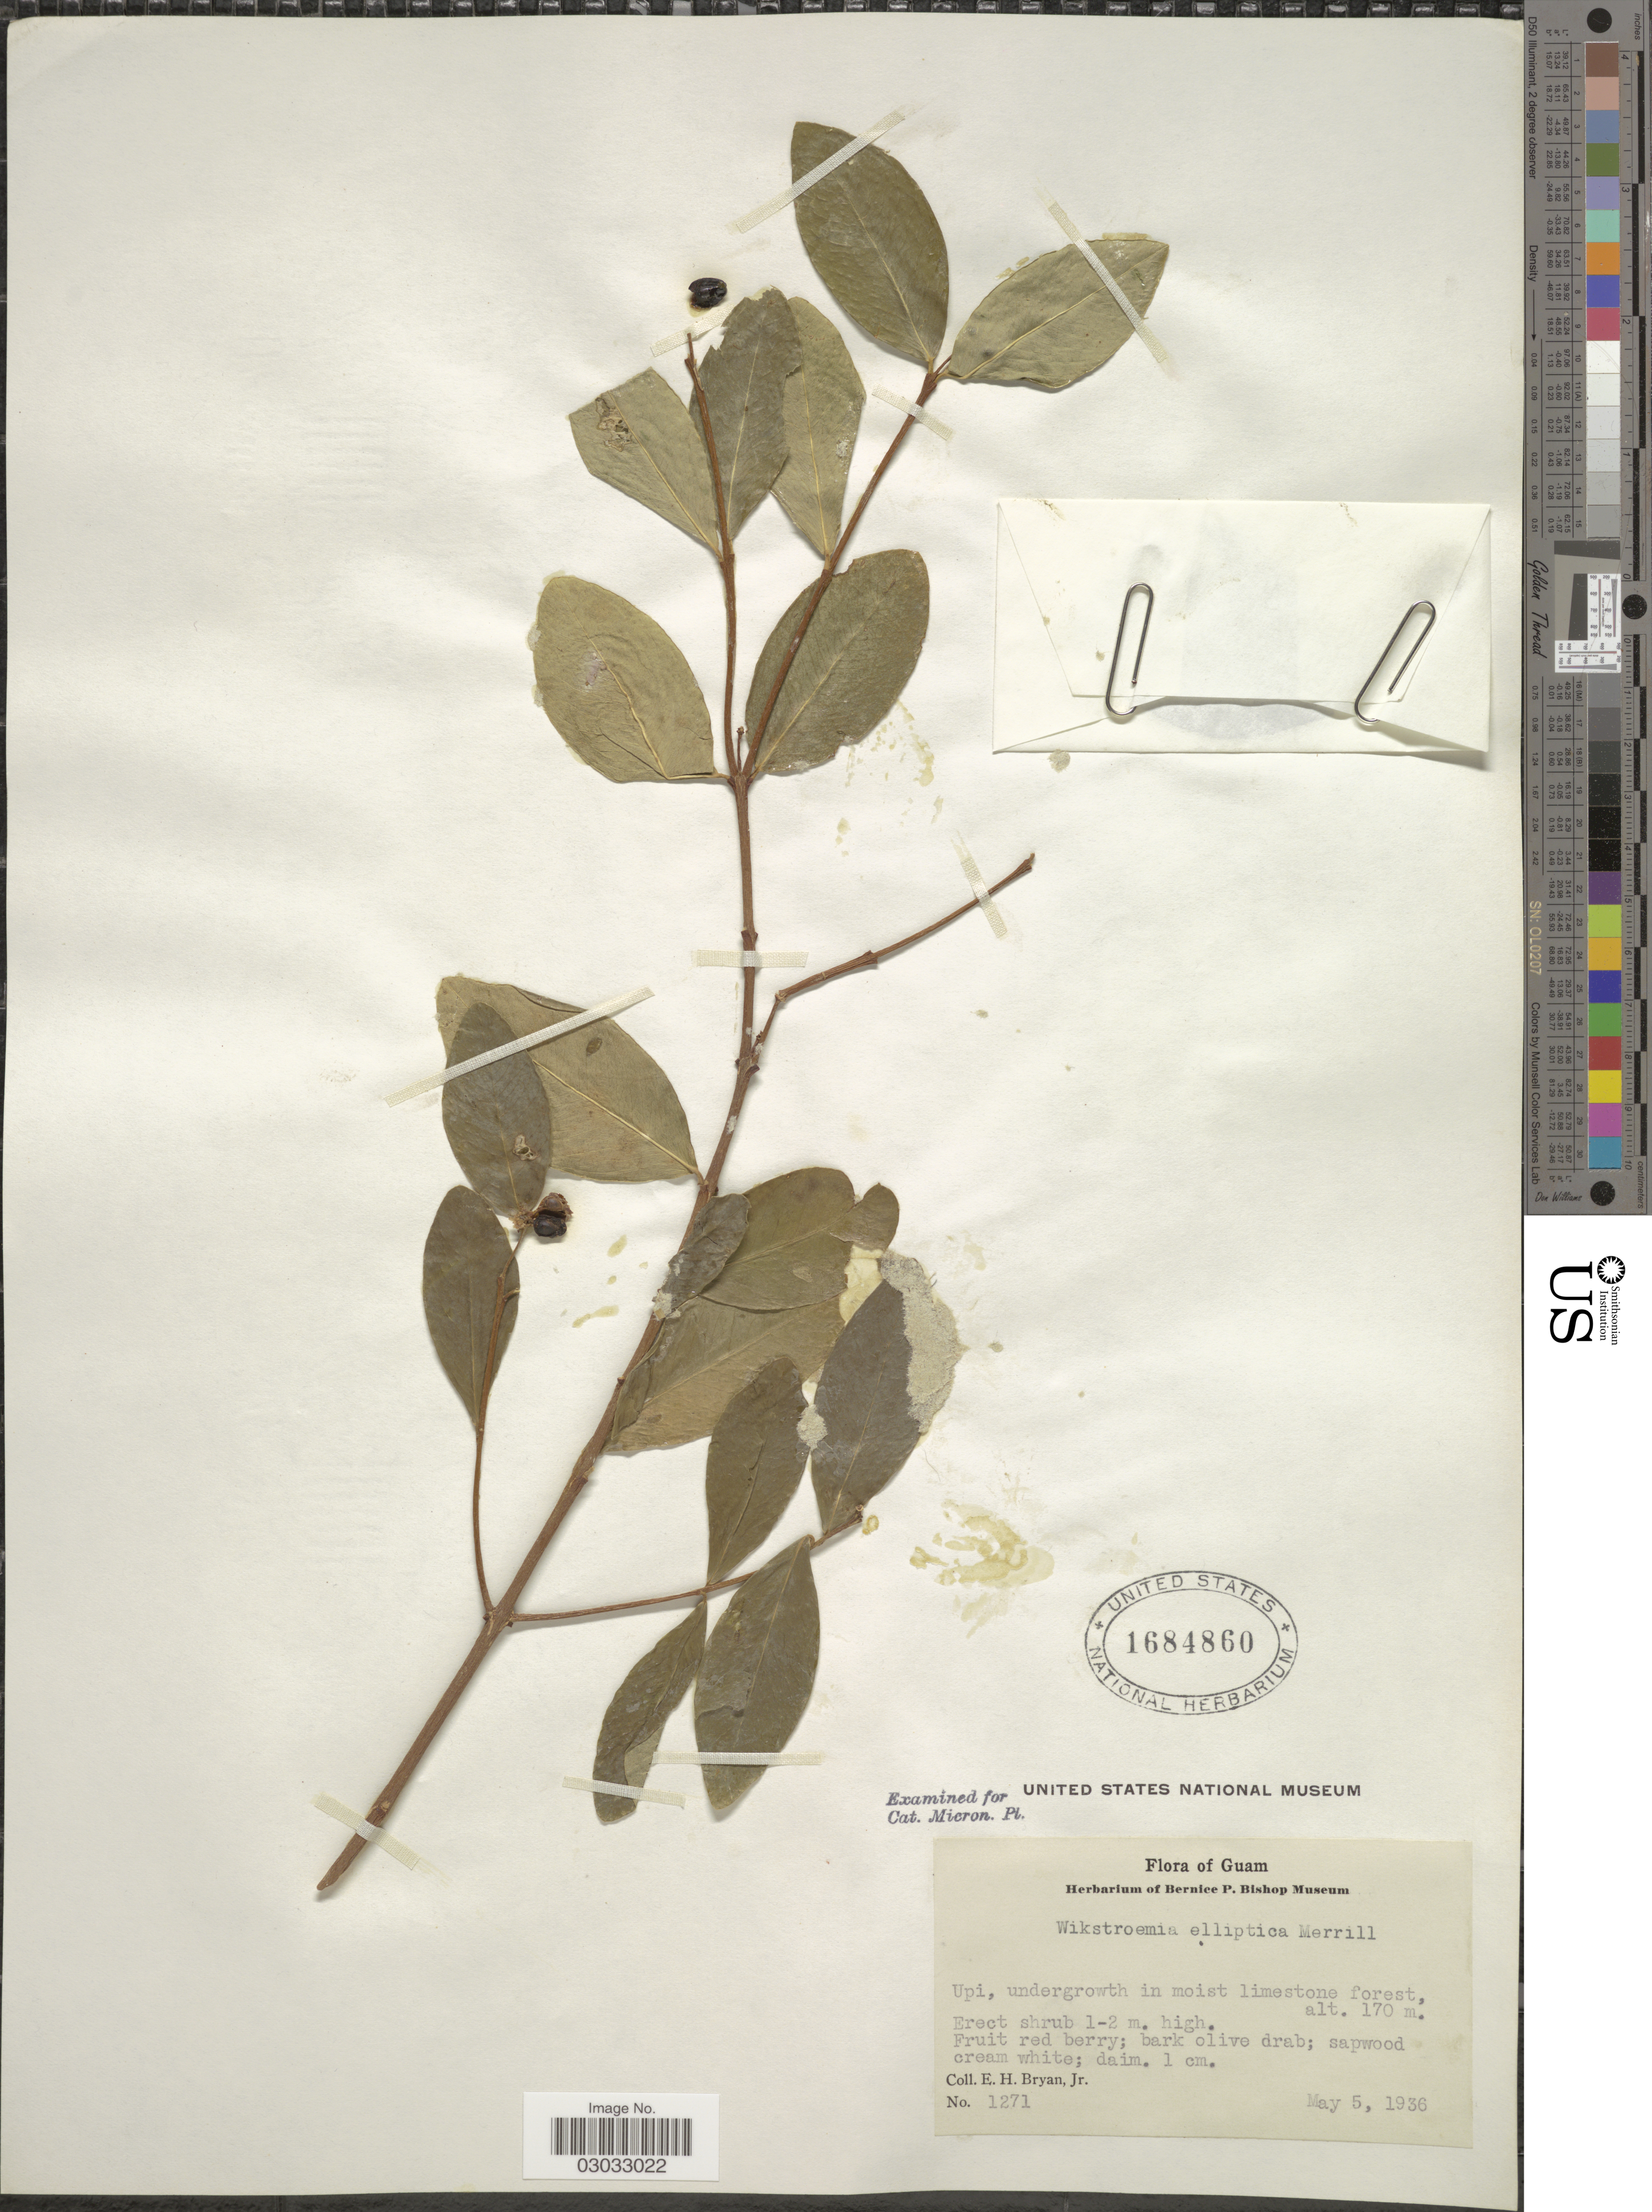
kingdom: Plantae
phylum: Tracheophyta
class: Magnoliopsida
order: Malvales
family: Thymelaeaceae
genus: Wikstroemia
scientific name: Wikstroemia elliptica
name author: Merr.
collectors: E. Bryan Jr.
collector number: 1271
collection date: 1936-05-05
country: Guam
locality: Upi.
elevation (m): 170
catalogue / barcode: US 1684860